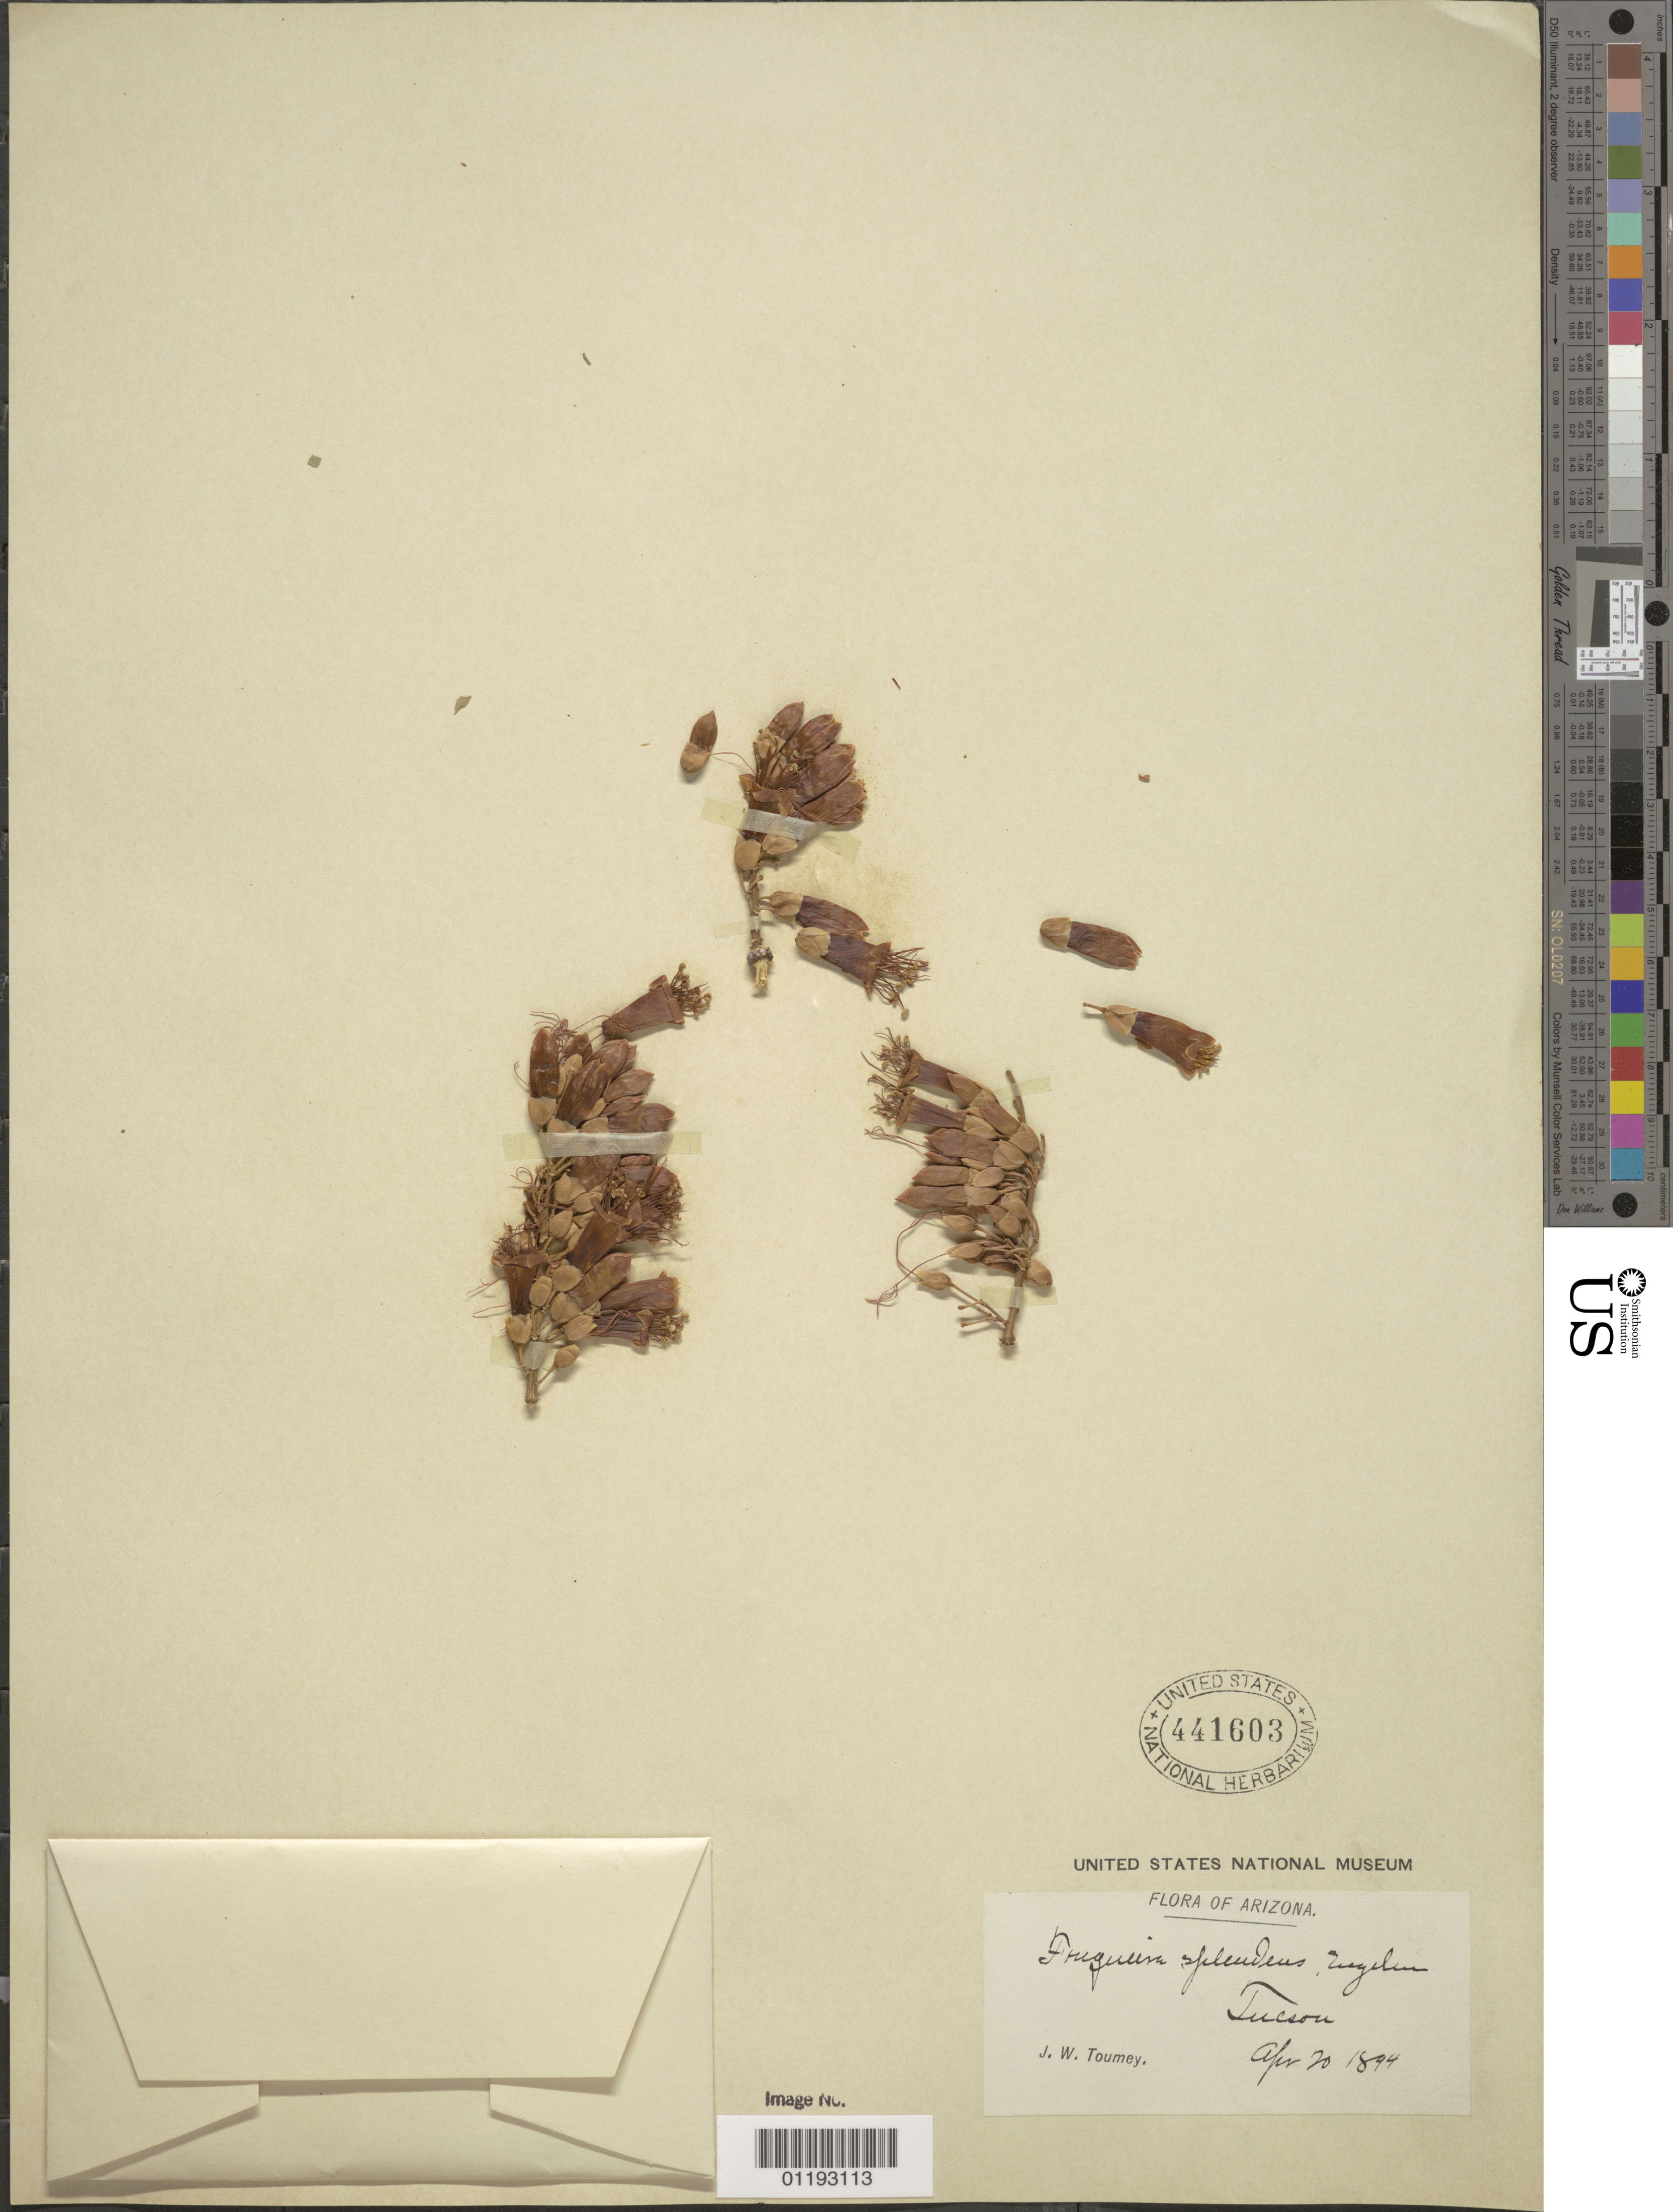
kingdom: Plantae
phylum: Tracheophyta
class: Magnoliopsida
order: Ericales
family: Fouquieriaceae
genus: Fouquieria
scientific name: Fouquieria splendens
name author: Engelm.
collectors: J. W. Toumey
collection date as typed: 20 Apr 1894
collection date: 1894-04-20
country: United States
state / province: Arizona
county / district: Pima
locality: Tucson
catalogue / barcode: US 441603